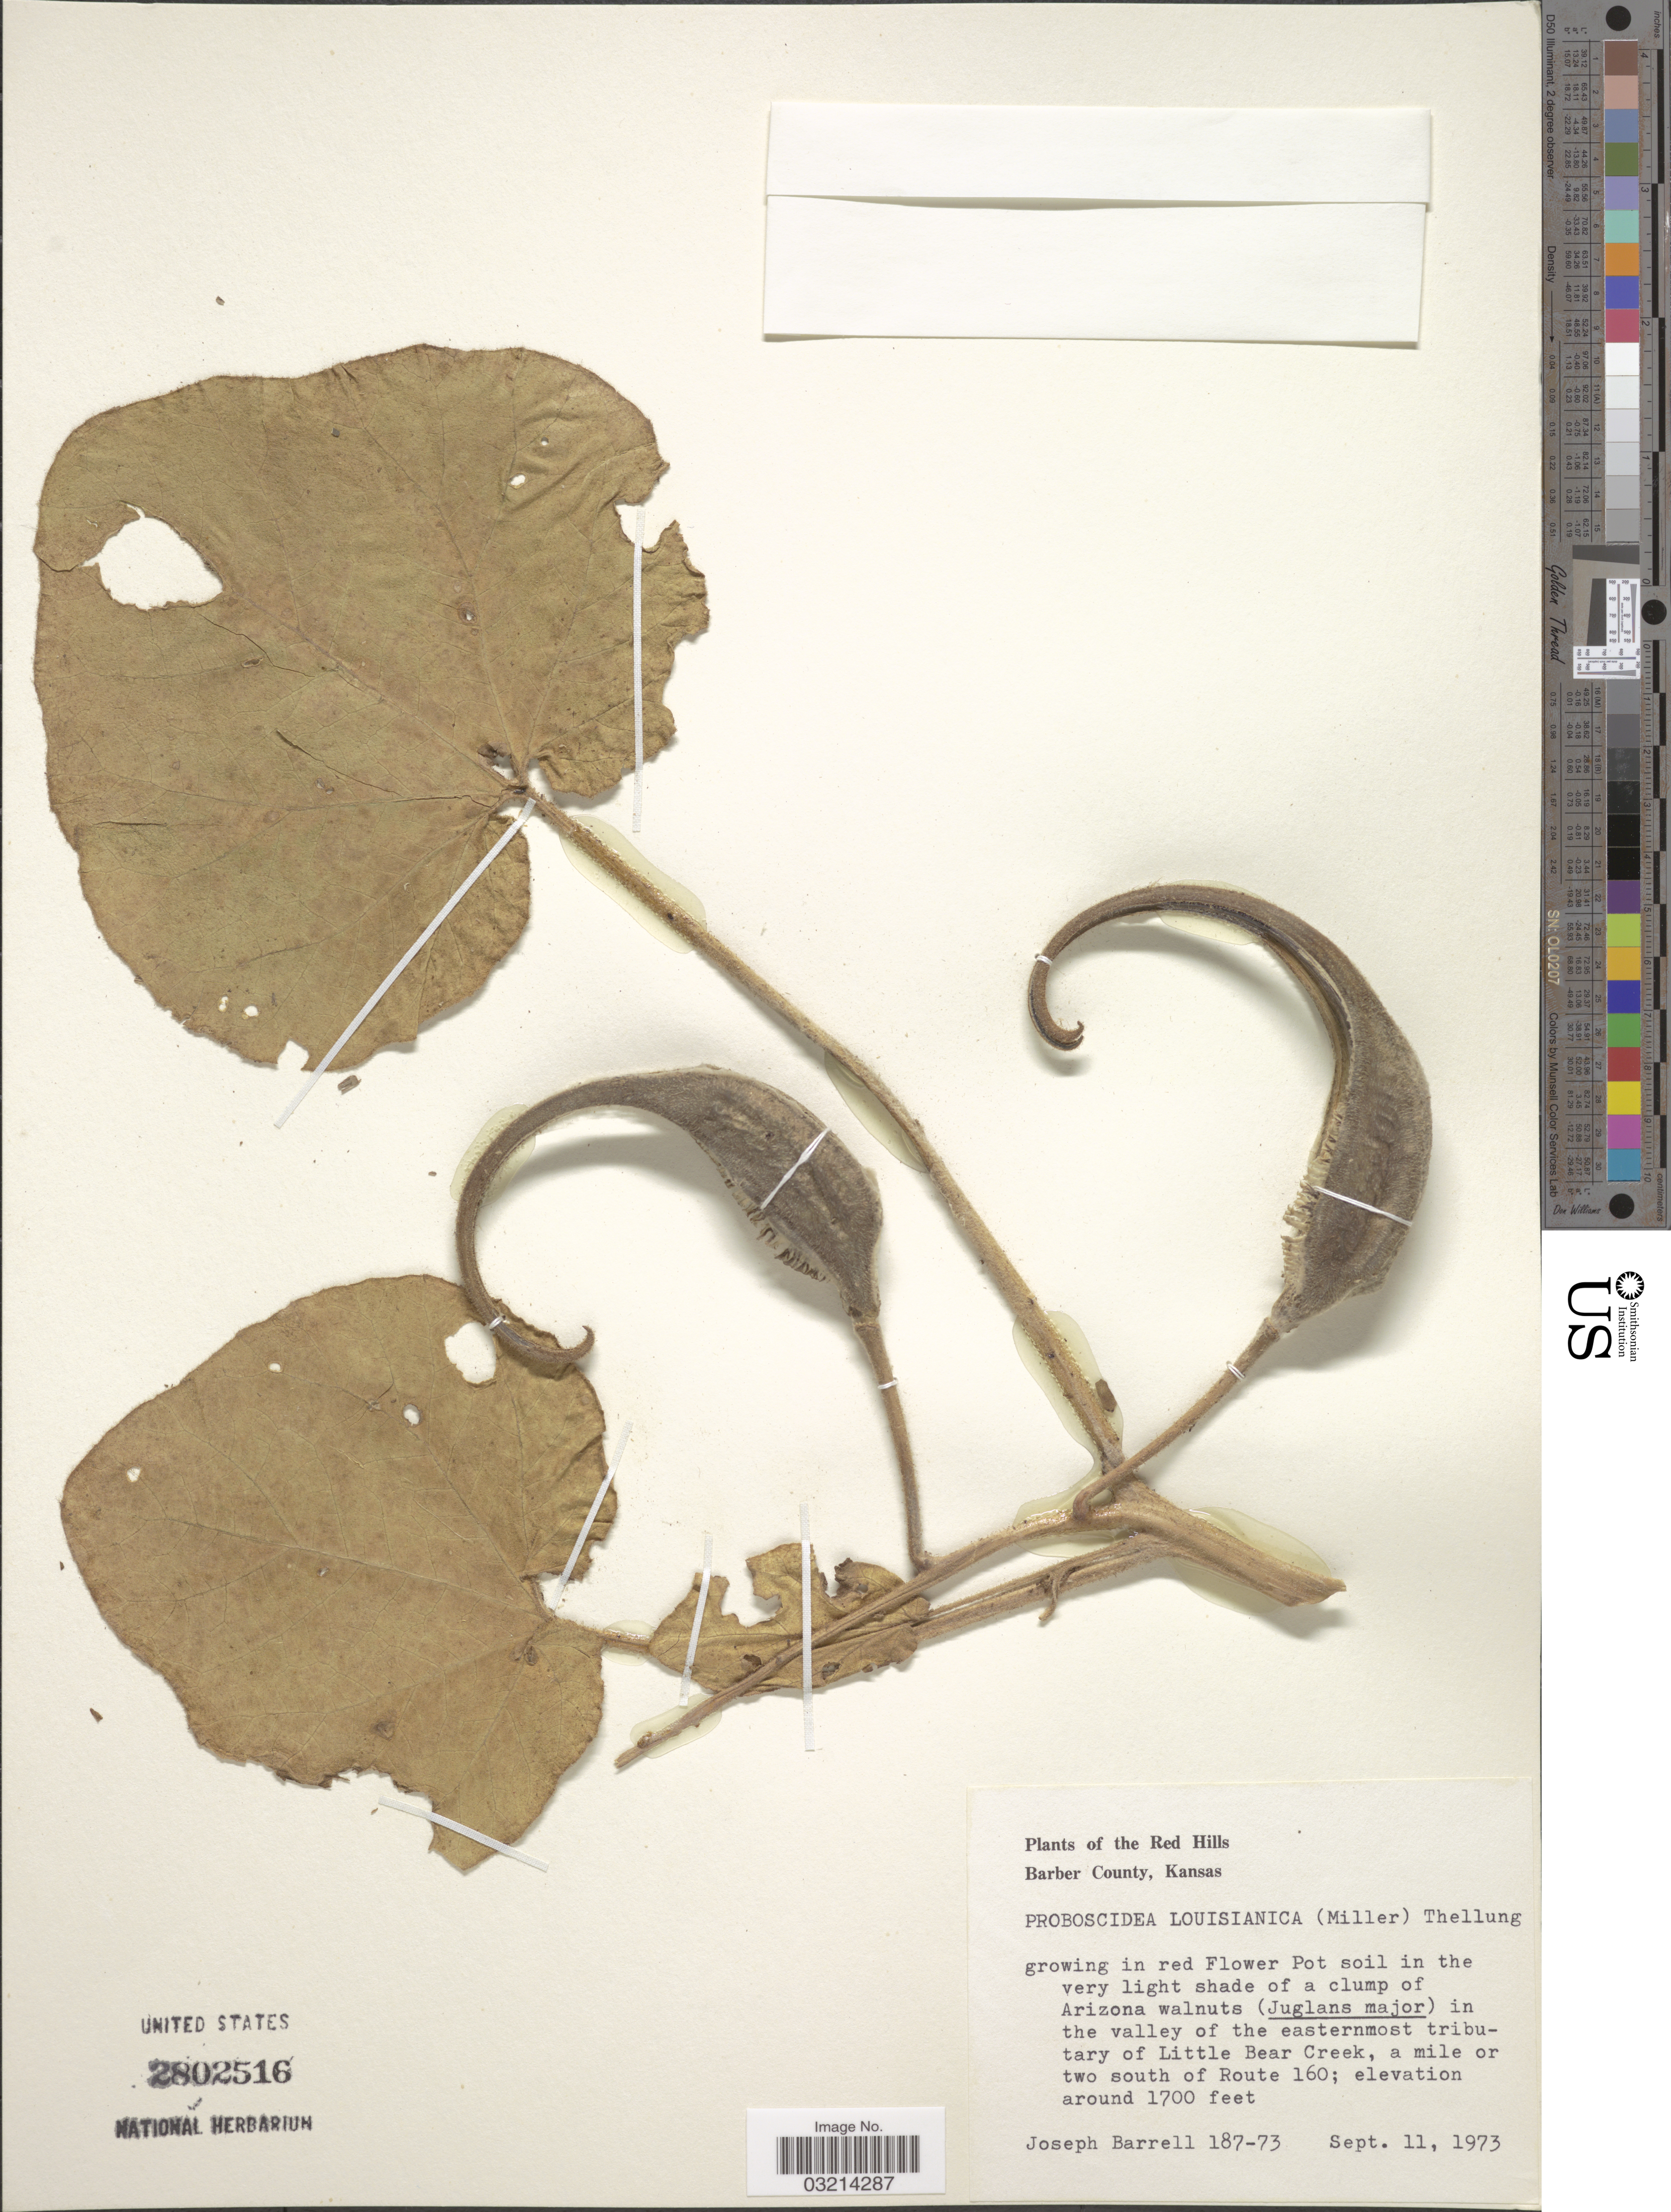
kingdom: Plantae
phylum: Tracheophyta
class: Magnoliopsida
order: Lamiales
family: Martyniaceae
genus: Proboscidea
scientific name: Proboscidea louisianica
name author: Thell.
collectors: J. Barrell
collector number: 187-73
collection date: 1973-09-11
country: United States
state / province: Kansas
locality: Red Hills. Barber County. In the valley of the easternmost tributary of Little Bear Creek, a mile or two south of Route 160.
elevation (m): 518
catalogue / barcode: US 2802516